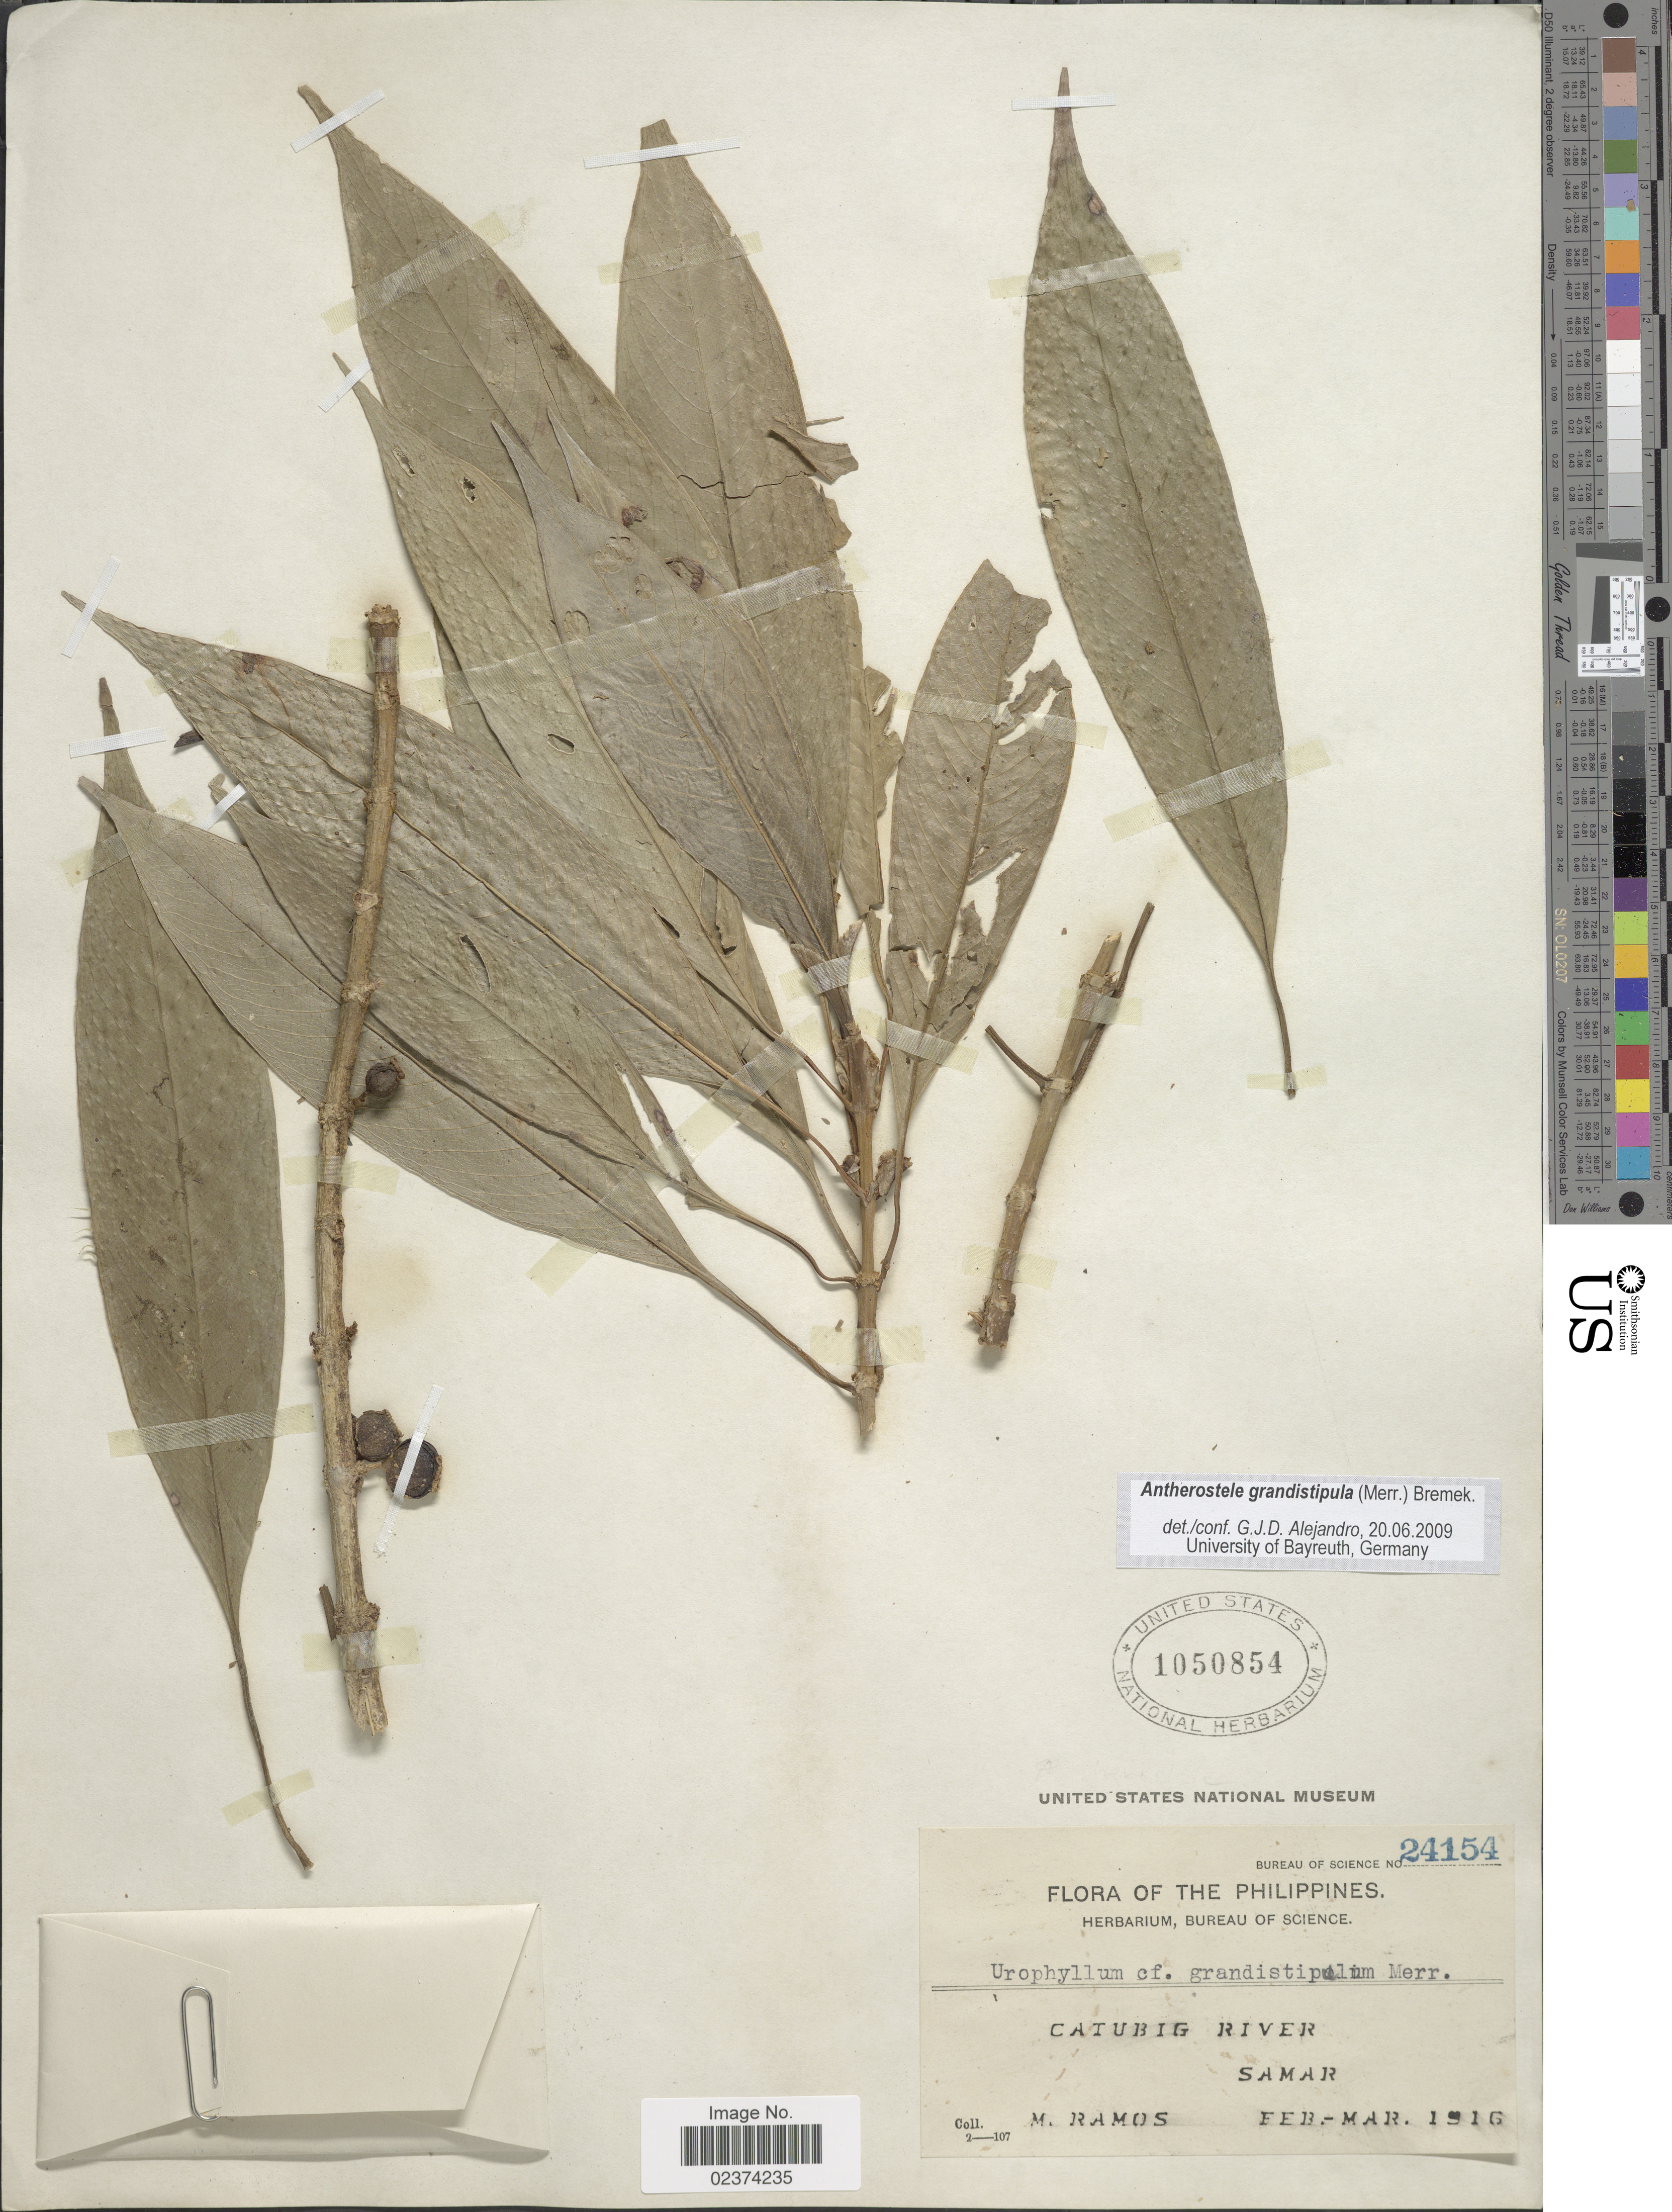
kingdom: Plantae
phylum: Tracheophyta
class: Magnoliopsida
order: Gentianales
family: Rubiaceae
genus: Antherostele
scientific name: Antherostele grandistipula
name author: (Merr.) Bremek.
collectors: M. Ramos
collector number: Bureau of Science 24154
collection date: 1916-02/1916-03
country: Philippines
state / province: Eastern Visayas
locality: Catubig River, Samar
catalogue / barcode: US 1050854